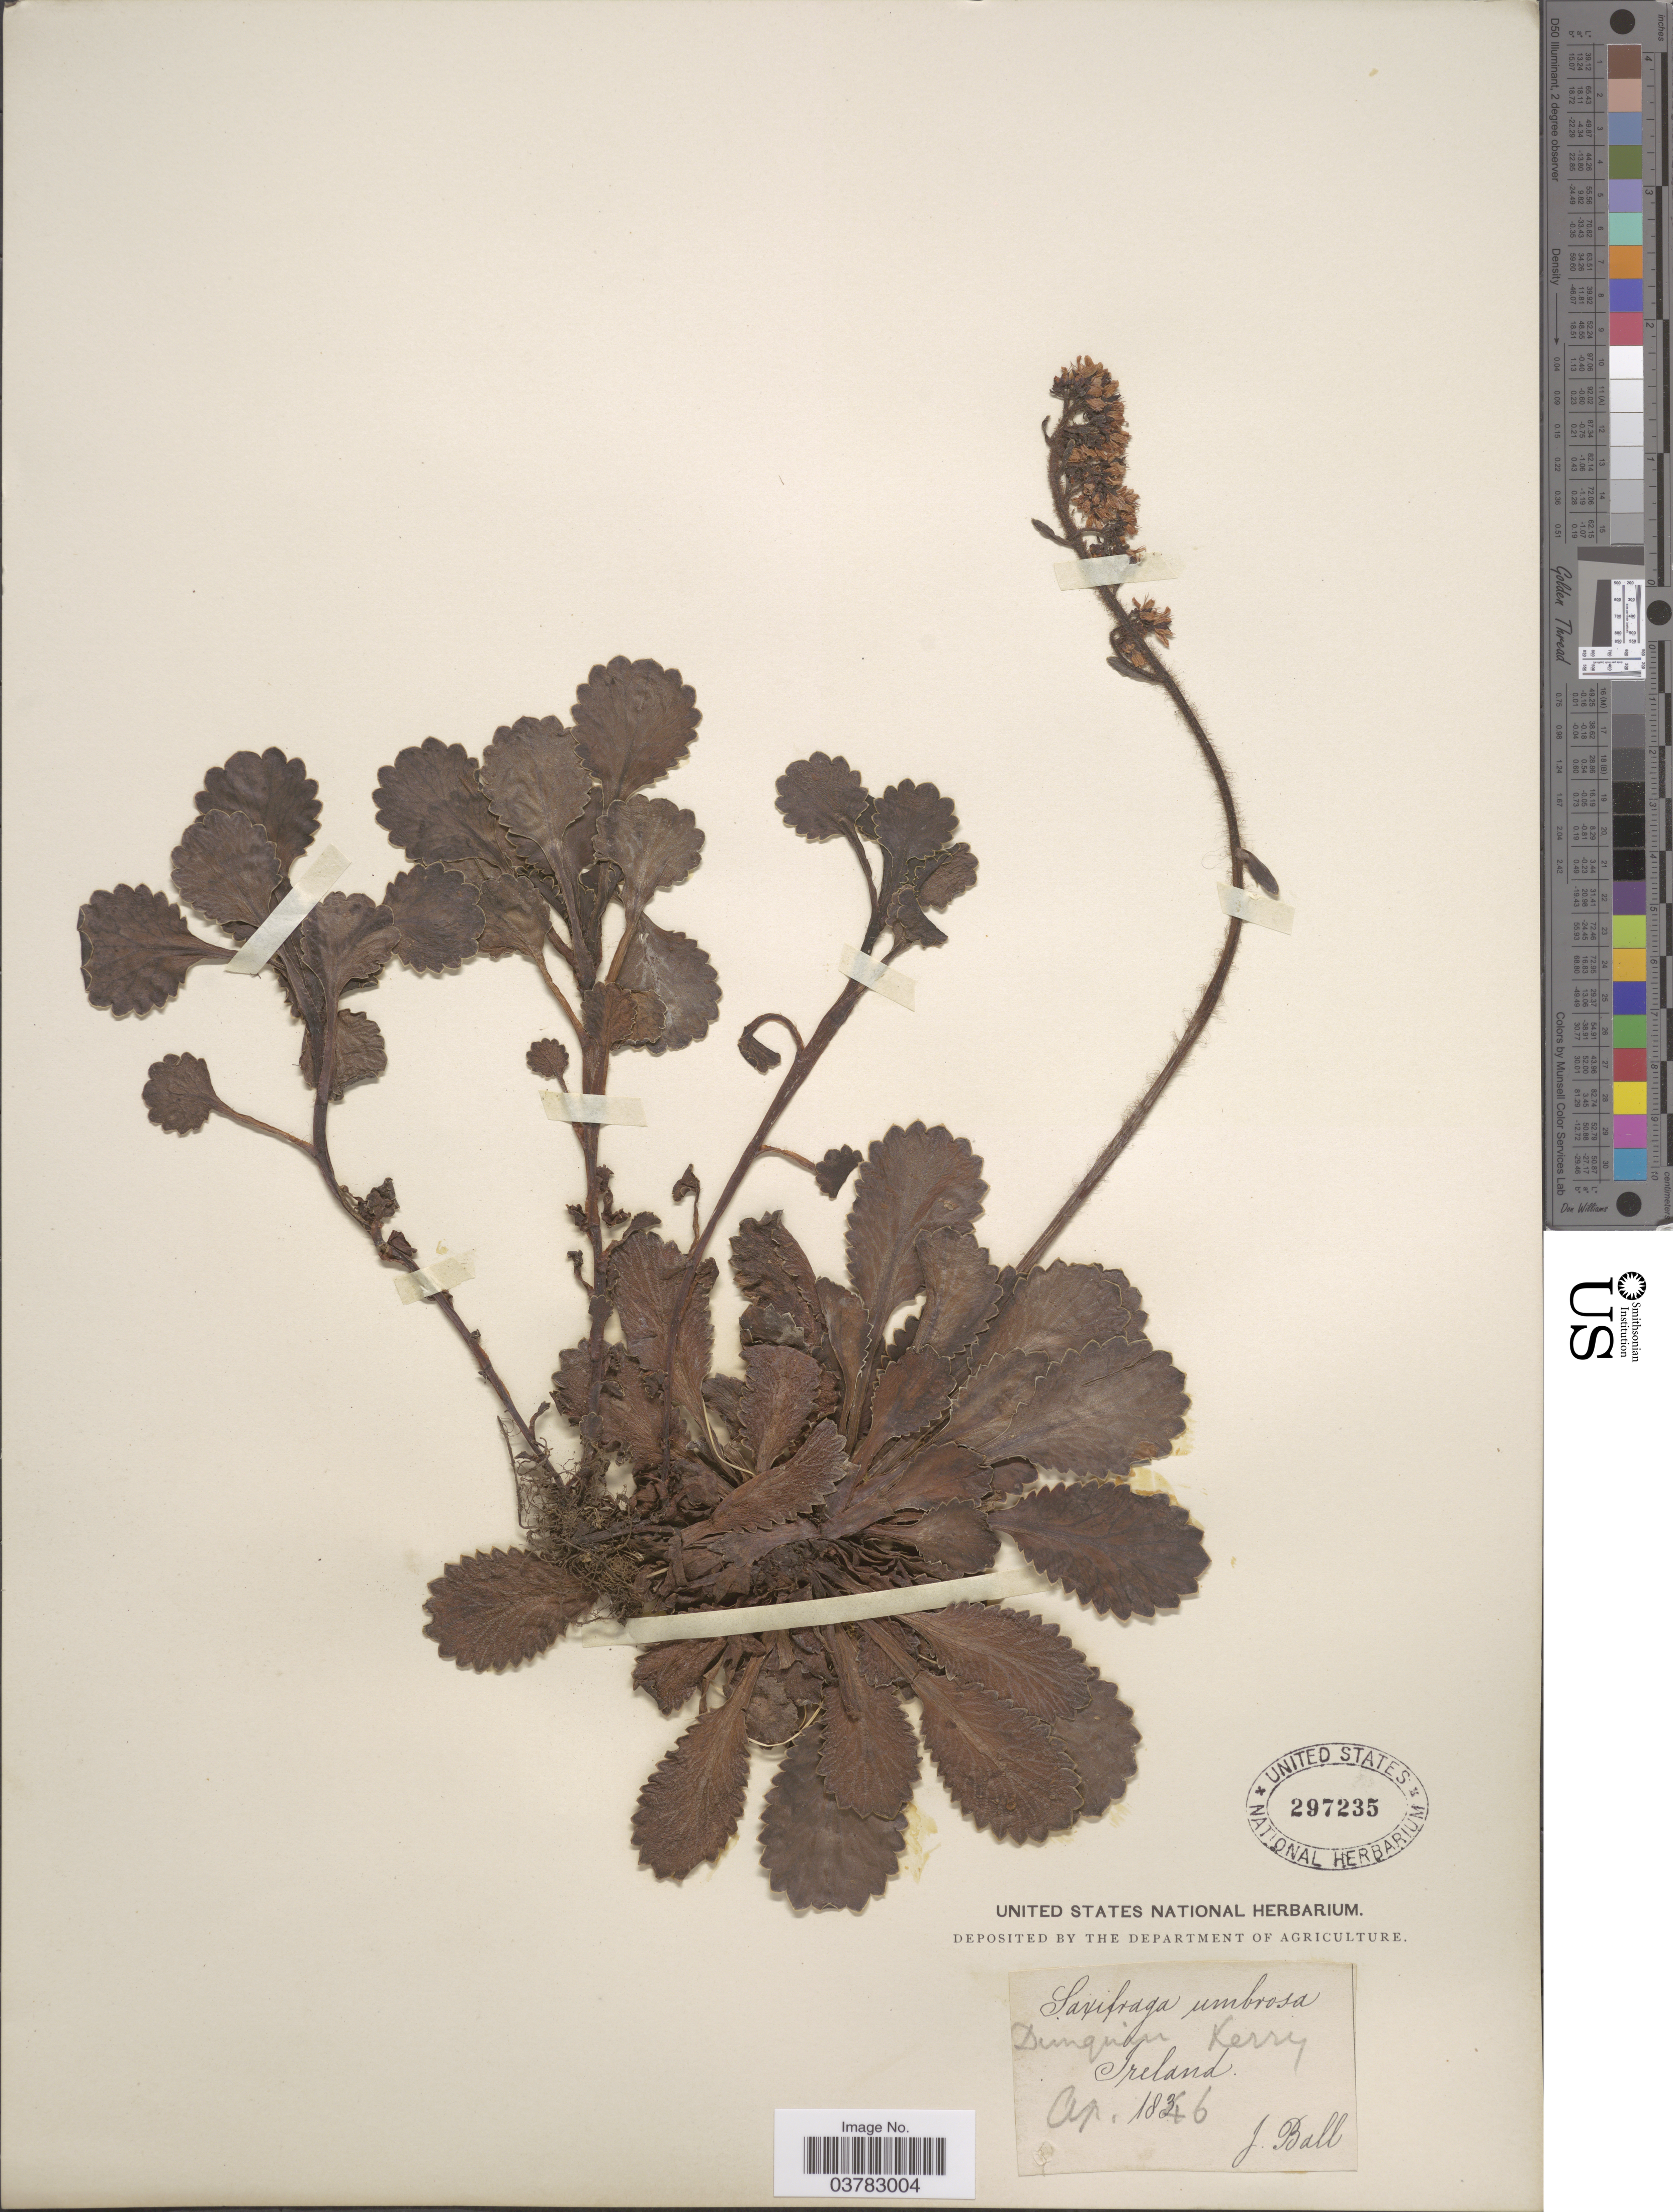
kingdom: Plantae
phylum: Tracheophyta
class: Magnoliopsida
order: Saxifragales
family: Saxifragaceae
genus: Saxifraga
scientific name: Saxifraga umbrosa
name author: L.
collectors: J. Ball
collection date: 1846-04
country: Ireland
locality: Dunquin Kerry.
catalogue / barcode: US 297235